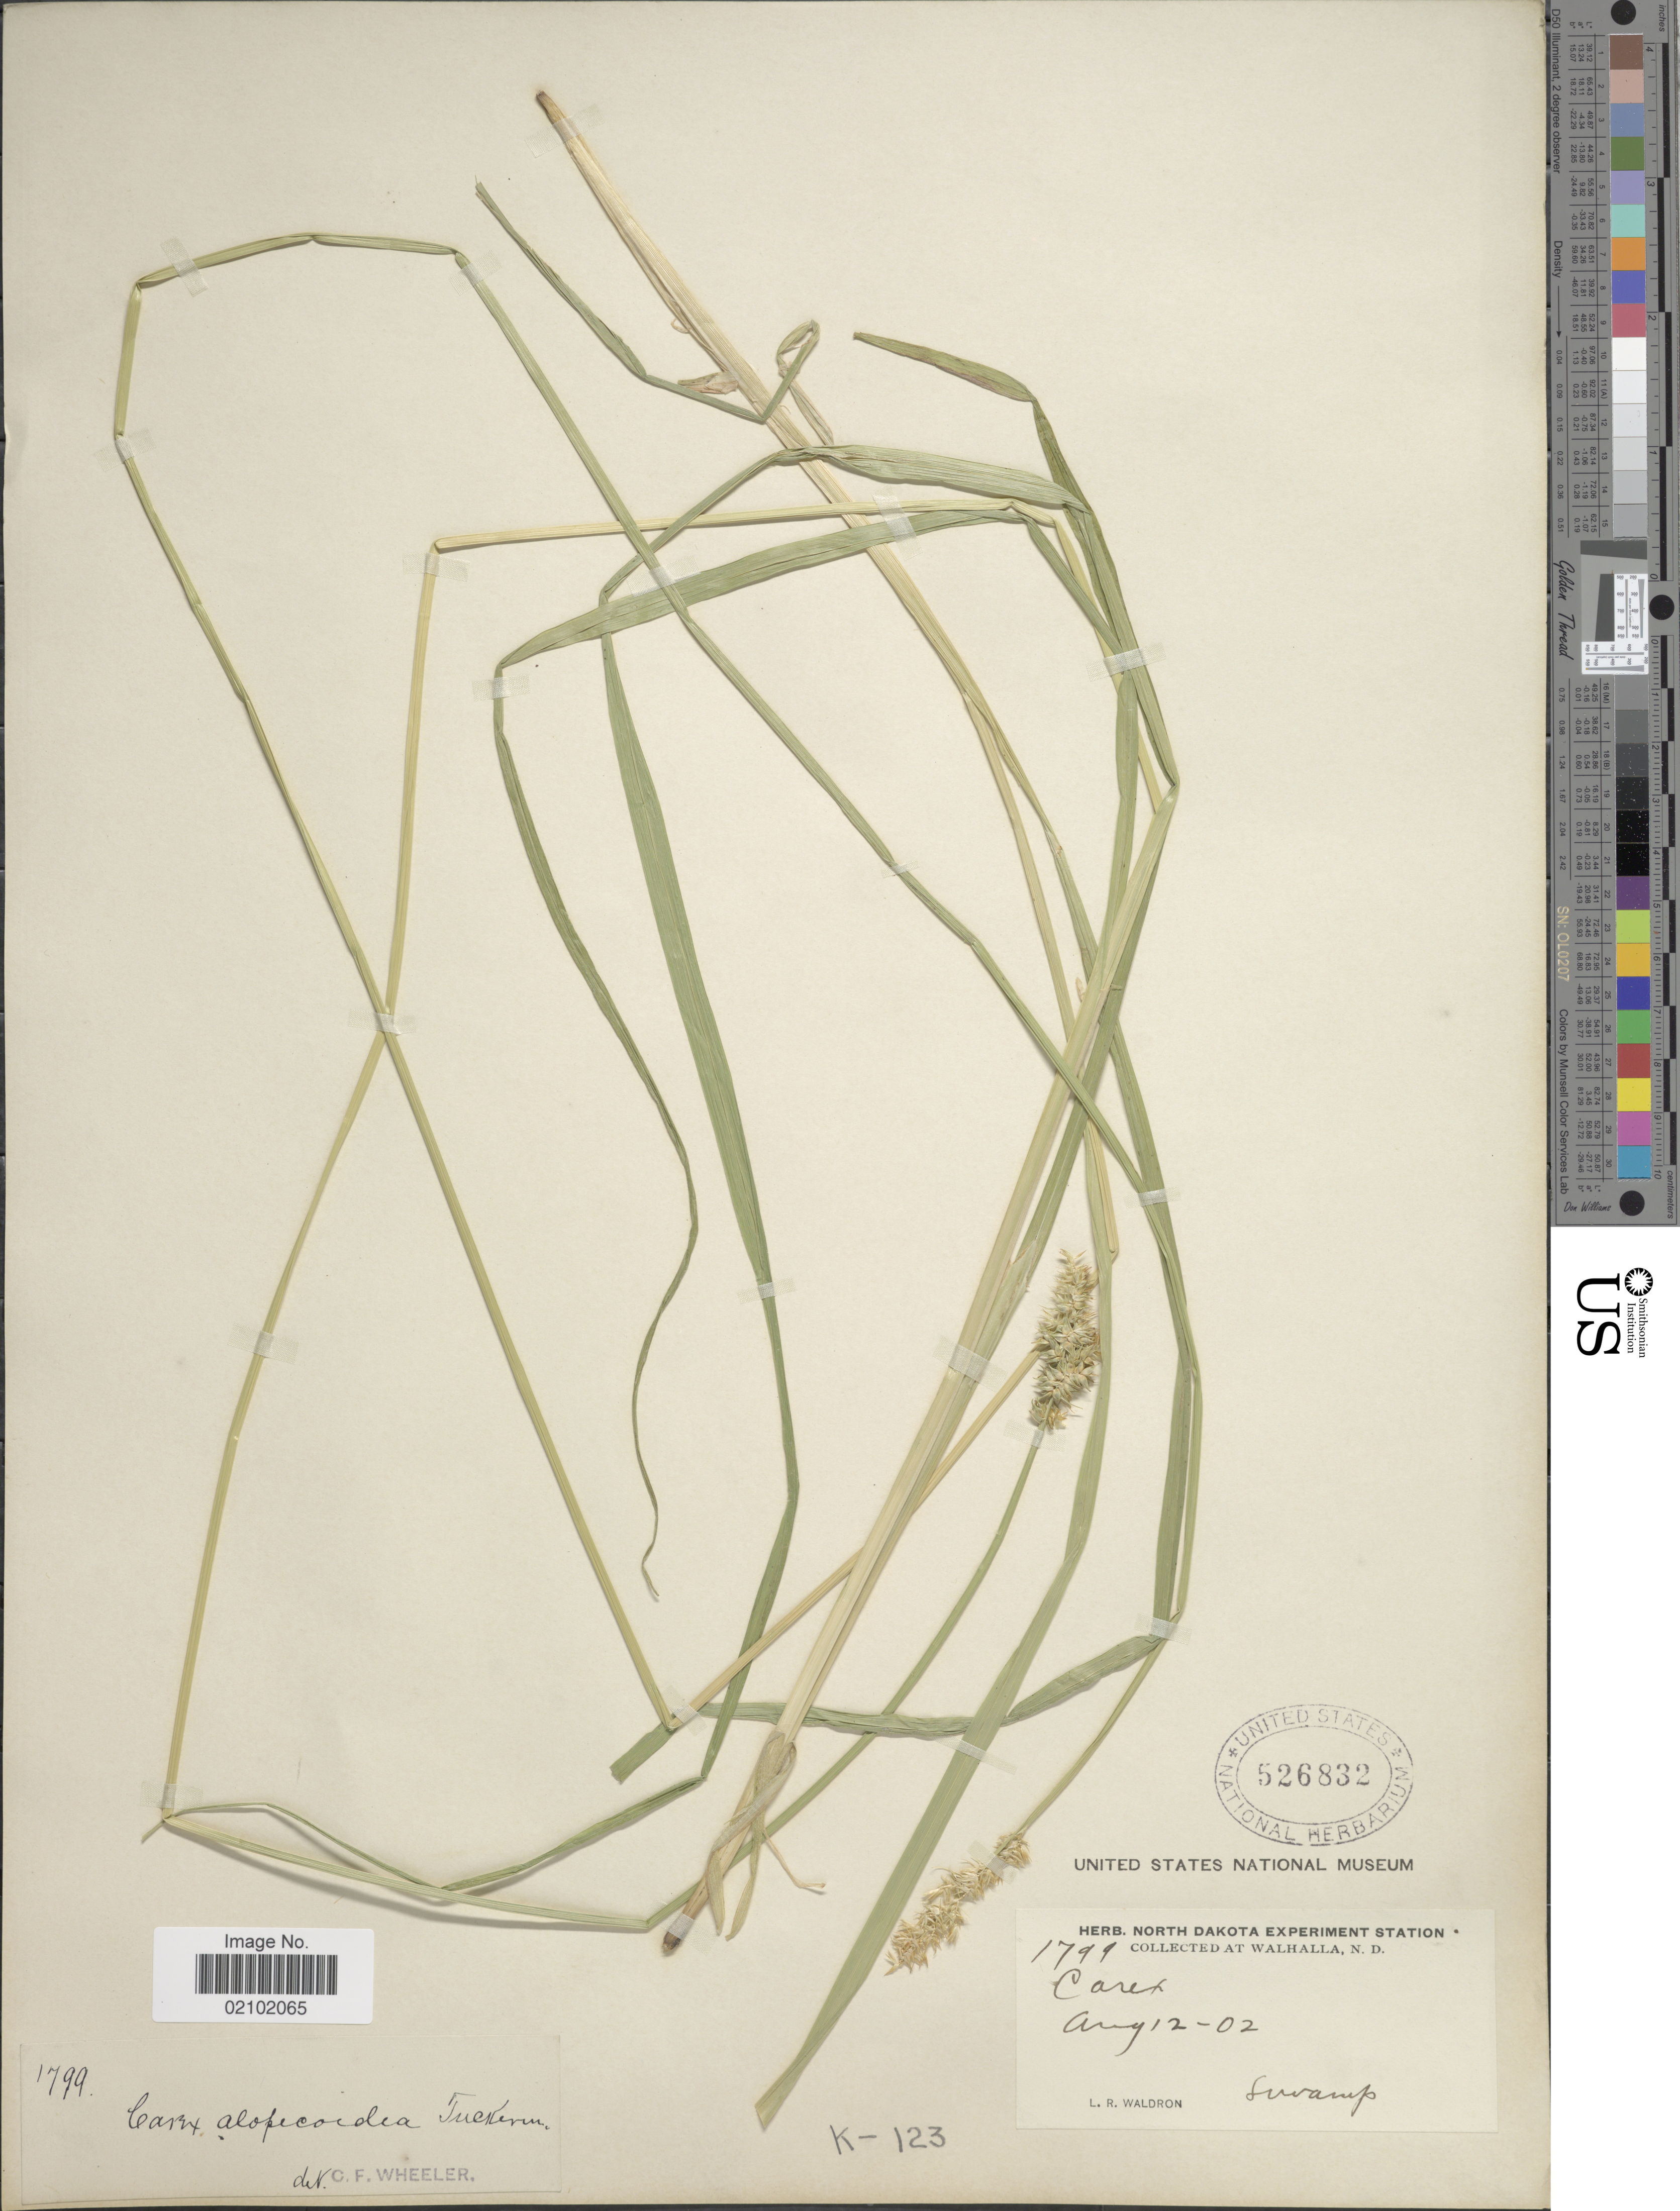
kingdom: Plantae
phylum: Tracheophyta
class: Liliopsida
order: Poales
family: Cyperaceae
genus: Carex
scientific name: Carex alopecoidea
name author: Tuck.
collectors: L. Waldron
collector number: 1799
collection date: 1902-08-12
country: United States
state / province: North Dakota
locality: Walhalla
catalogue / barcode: US 526832